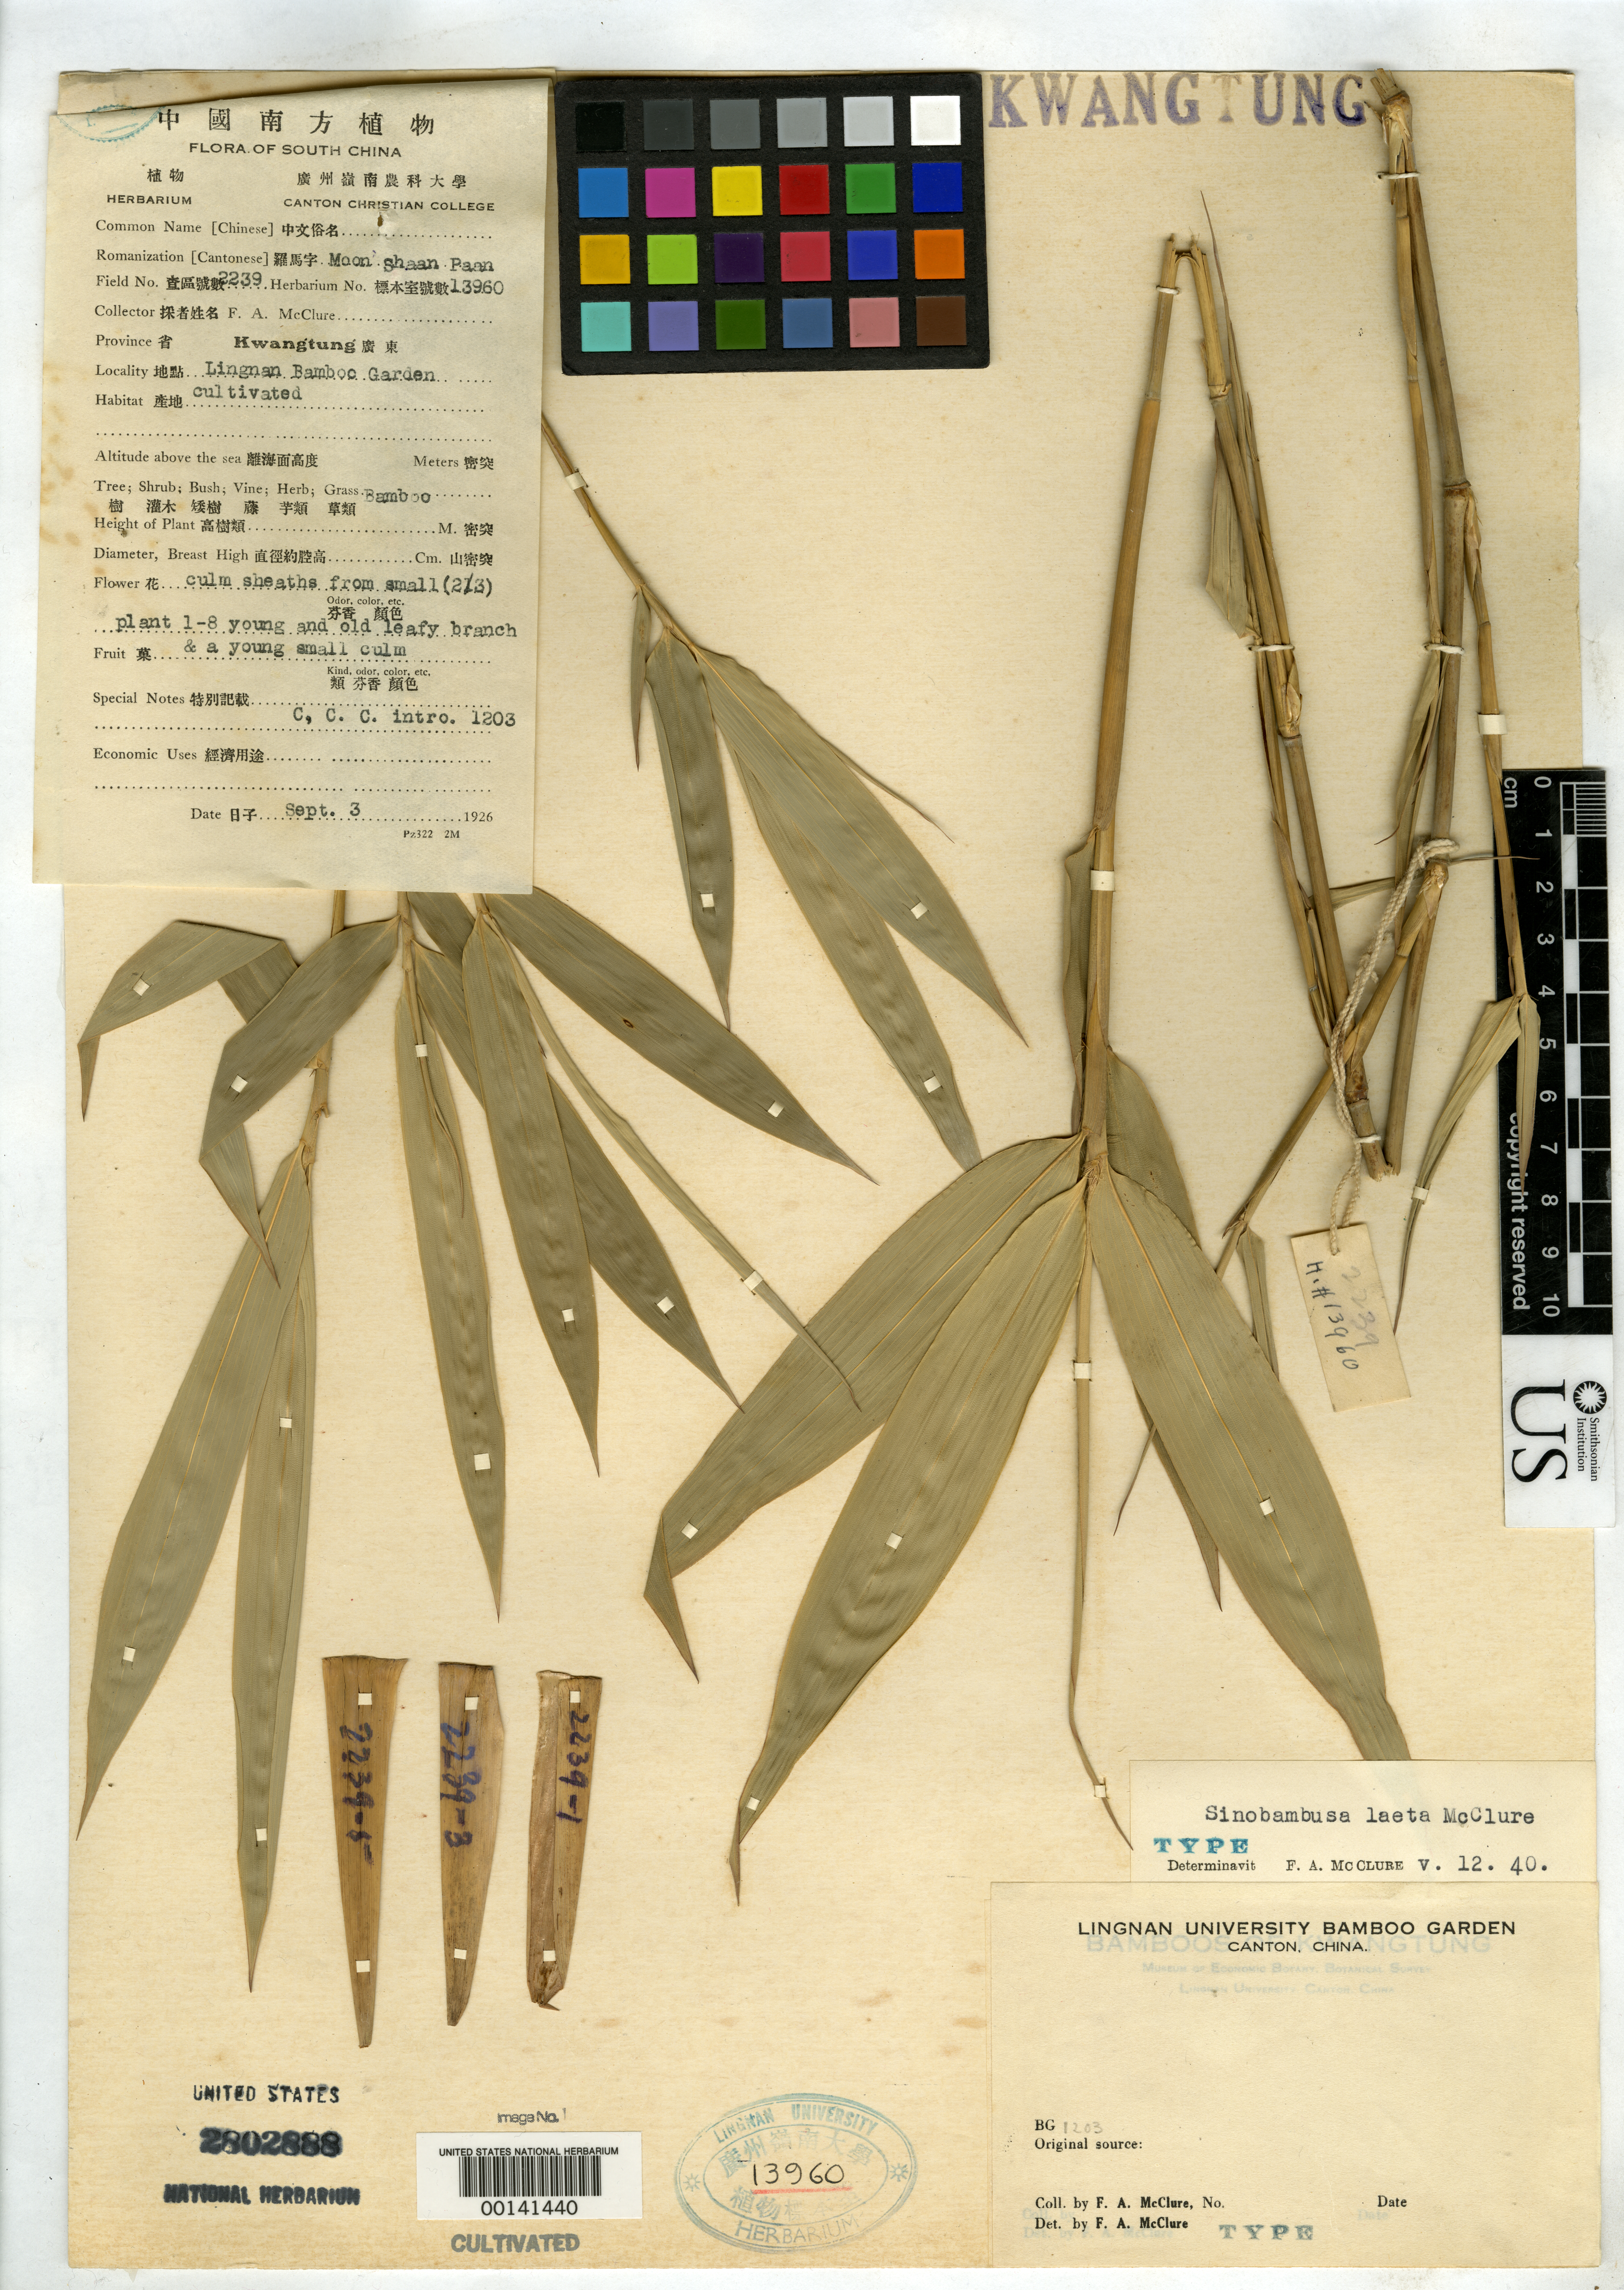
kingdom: Plantae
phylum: Tracheophyta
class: Liliopsida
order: Poales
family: Poaceae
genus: Sinobambusa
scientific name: Sinobambusa laeta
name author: McClure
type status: Type Collection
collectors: F. A. McClure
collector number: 2239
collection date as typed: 13 Mar 1925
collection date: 1925-03-13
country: China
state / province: Guangdong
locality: Tsing-yuen Dist., near Heung lo Keuk village in foothills of Chun Wong Mts.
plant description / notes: Permanently on loan to USNH; Lingnan Univ. # 13960, B.G. 1203.; This specimen was cultivated and collected from the "living type" at Lingnan Univ. Bamboo Garden on 03 Sep 1926.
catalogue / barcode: US 2802888